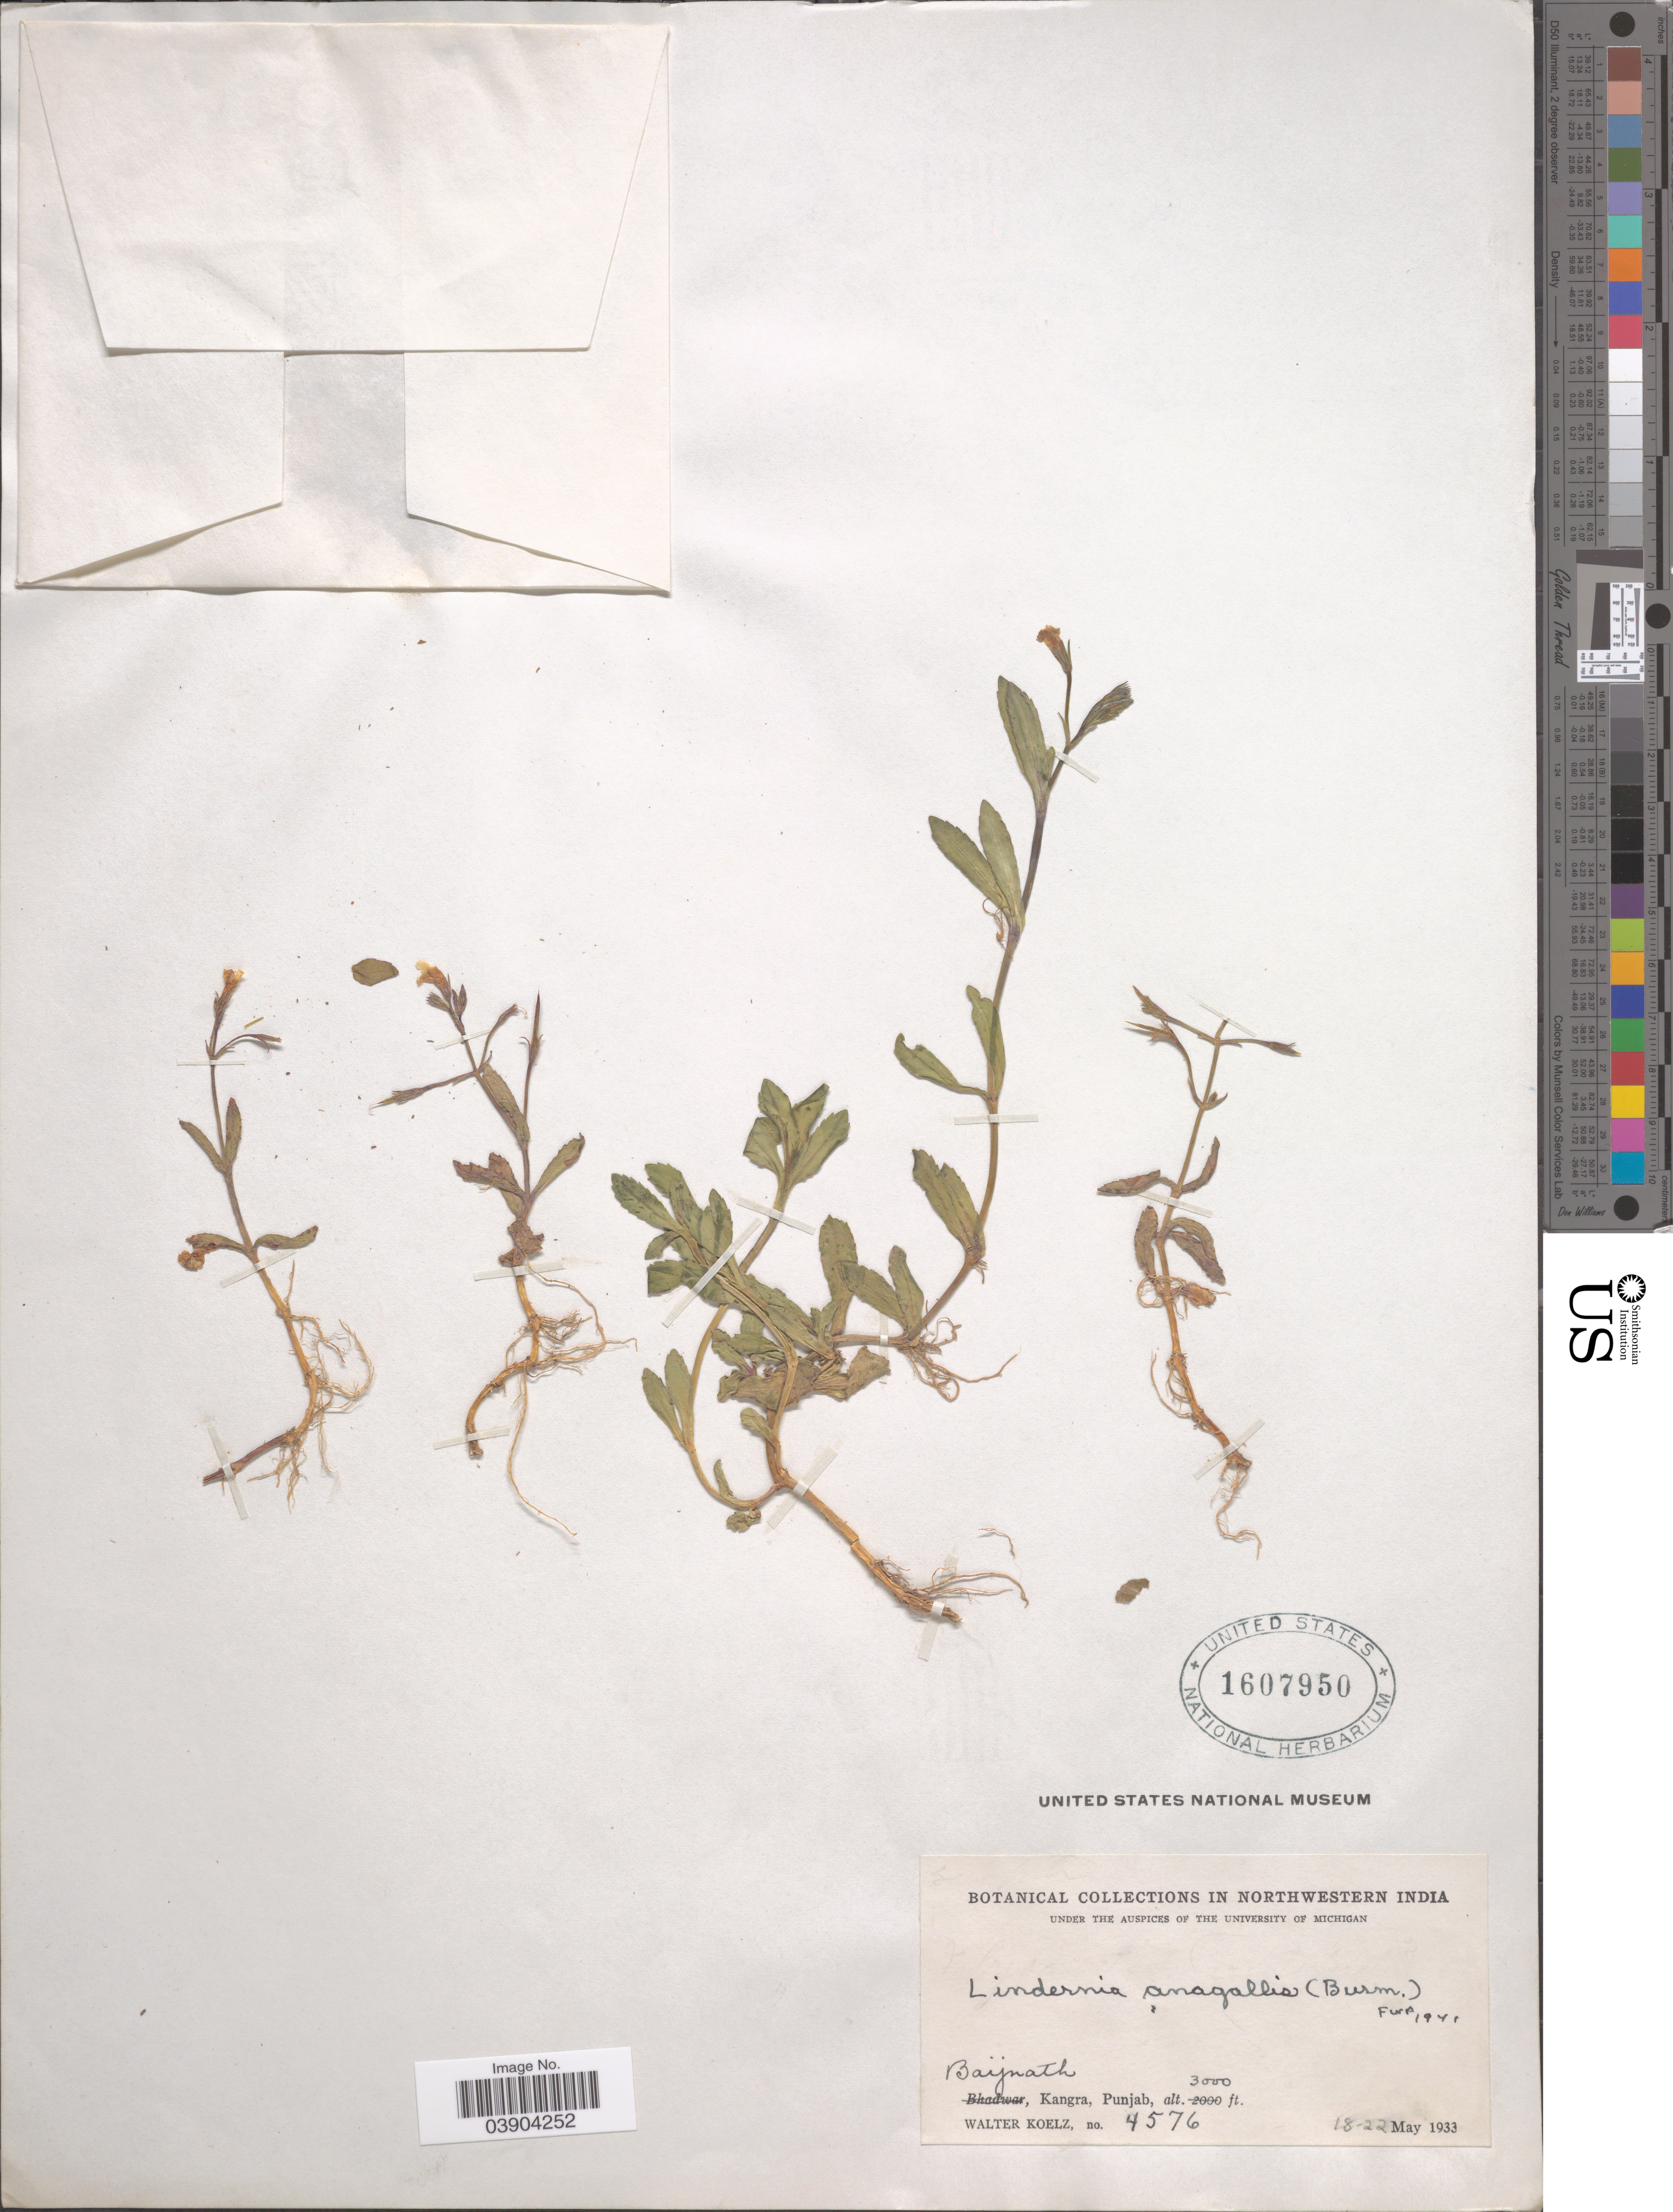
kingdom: Plantae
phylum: Tracheophyta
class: Magnoliopsida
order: Lamiales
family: Linderniaceae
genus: Lindernia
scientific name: Lindernia anagallis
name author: (Burm. f.) Pennell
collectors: W. N. Koelz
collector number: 4576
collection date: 1933-05-18/1933-05-22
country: India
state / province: Punjab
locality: Northwestern India. Baijnath, Kangra.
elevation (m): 914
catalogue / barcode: US 1607950